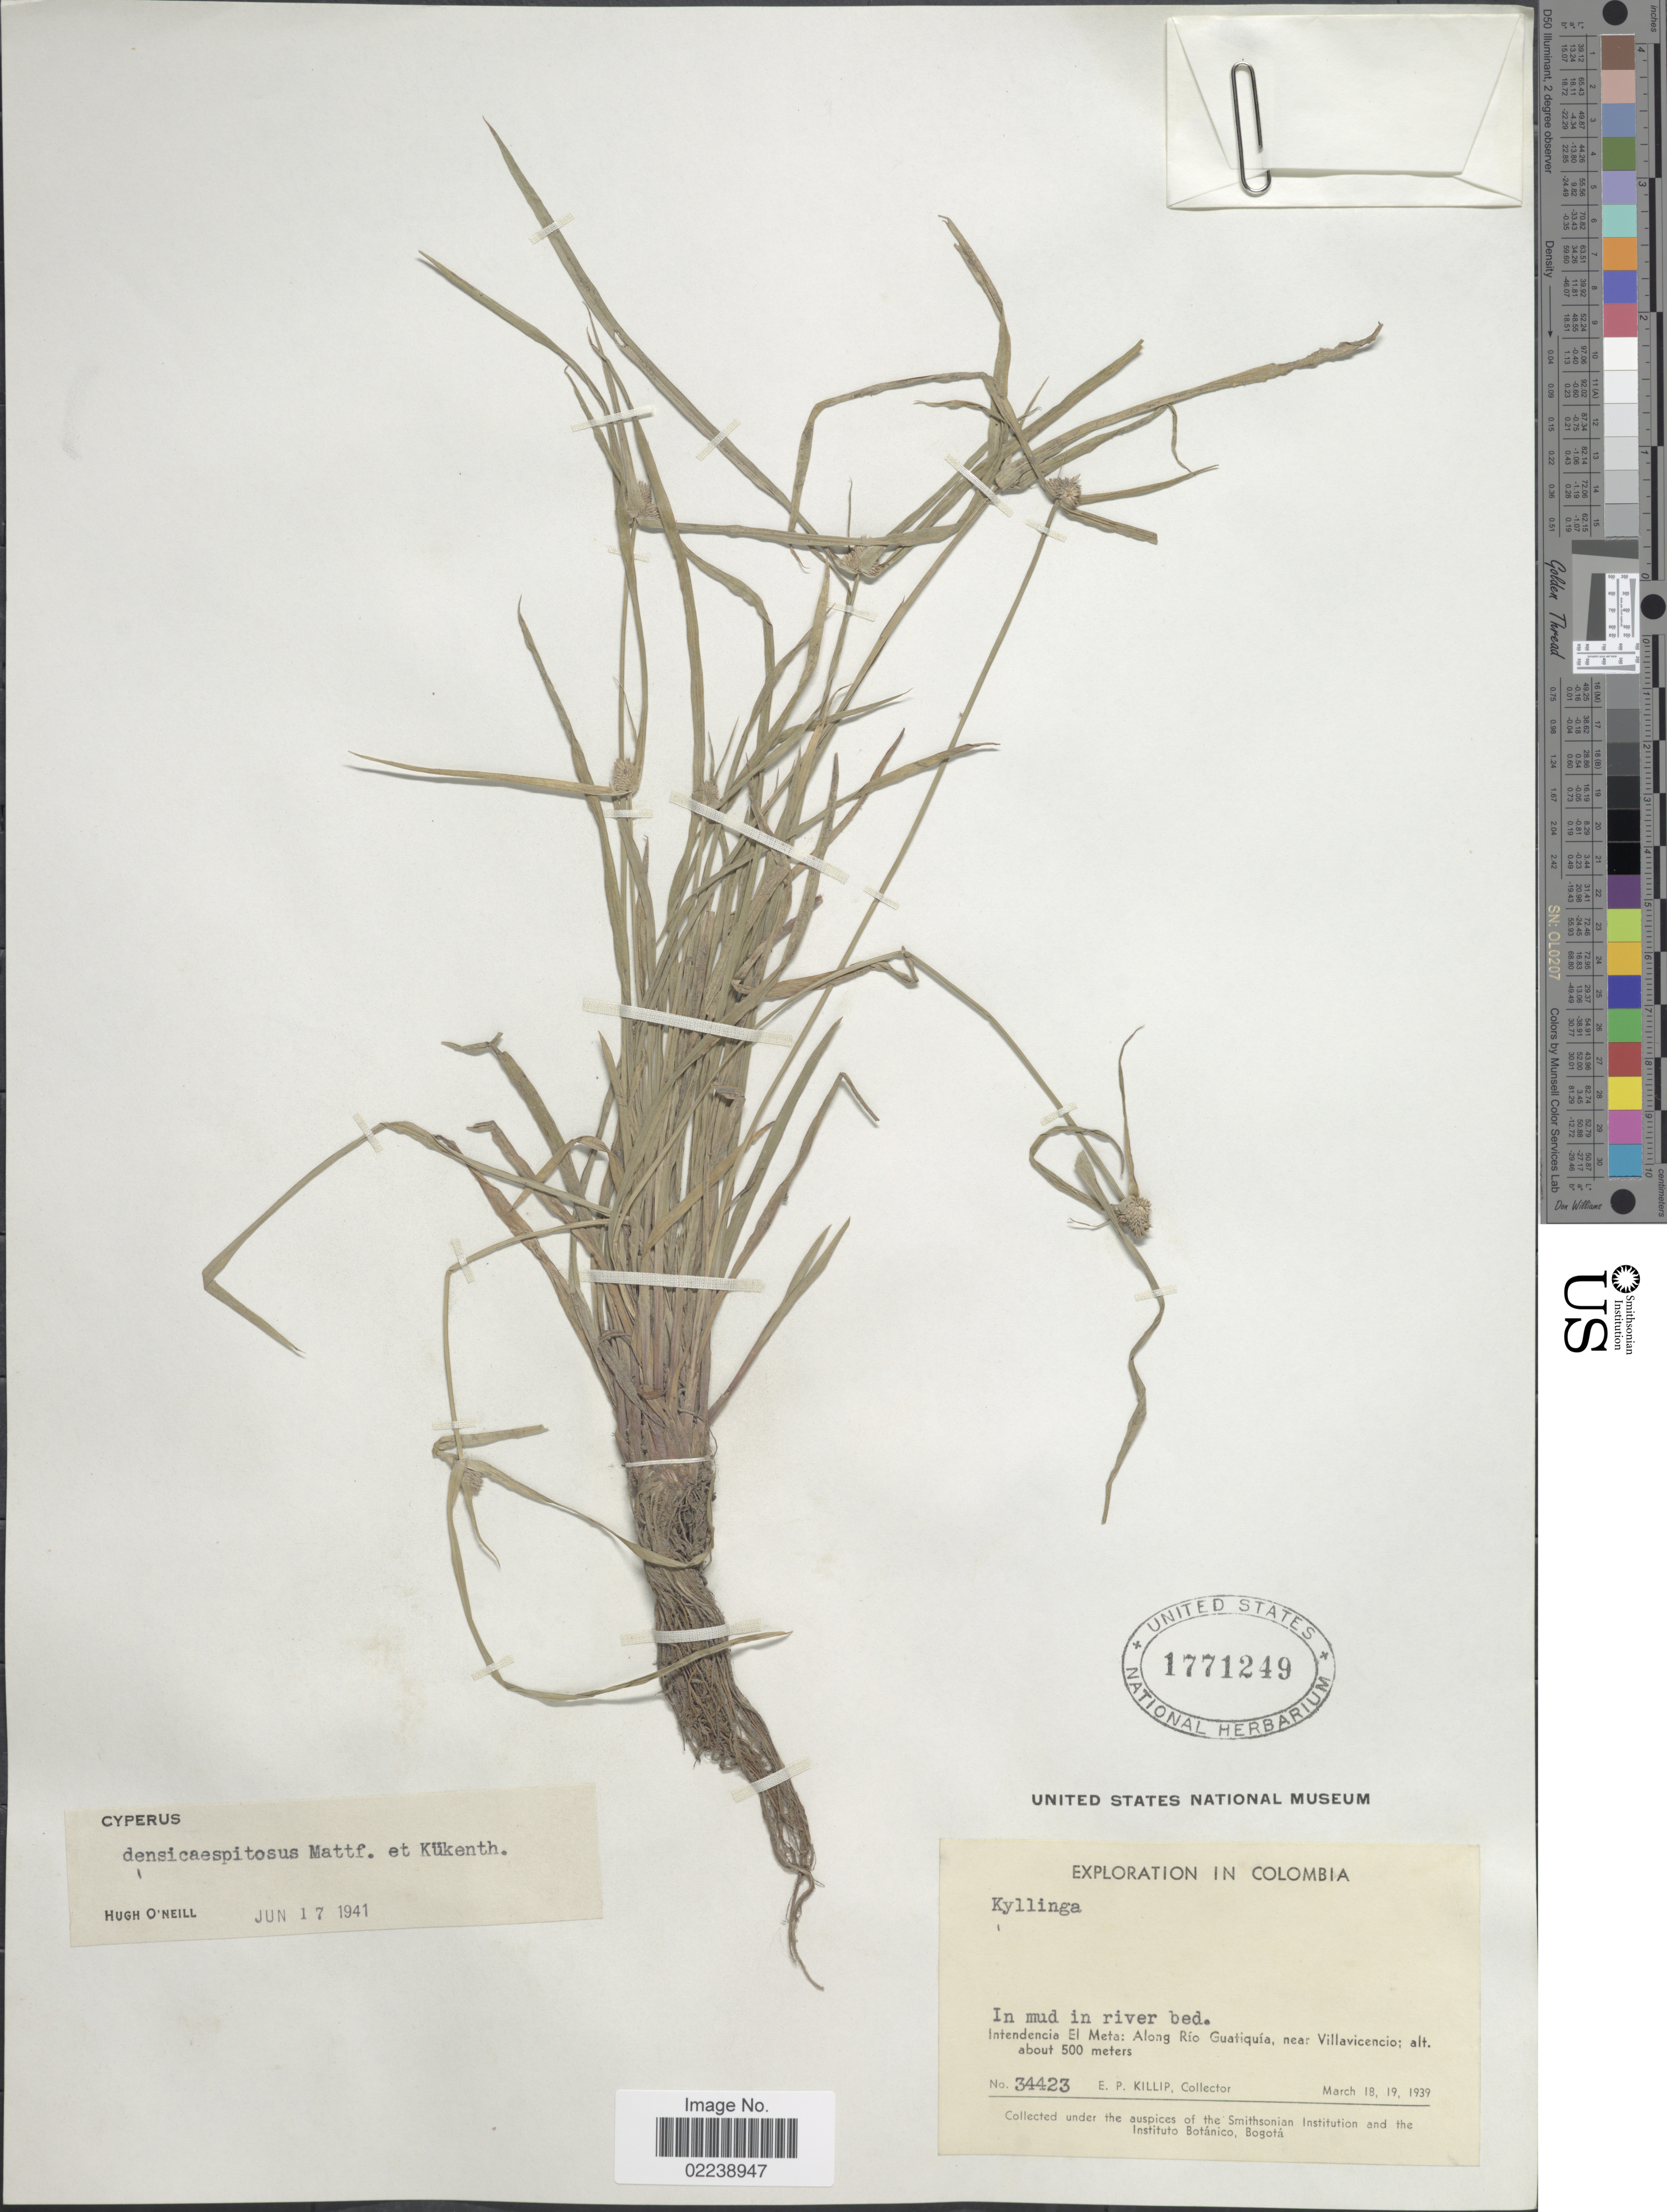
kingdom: Plantae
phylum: Tracheophyta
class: Liliopsida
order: Poales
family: Cyperaceae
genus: Cyperus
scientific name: Cyperus hortensis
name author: (Salzm. ex Steud.) Dorr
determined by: Strong, M. T., (US), Smithsonian Institution - National Museum of Natural History (UNITED STATES)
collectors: E. P. Killip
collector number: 34423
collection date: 1939-03-18/1939-03-19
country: Colombia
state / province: Meta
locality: Along Rio Guatiquia, near Villavicencio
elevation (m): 500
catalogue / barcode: US 1771249